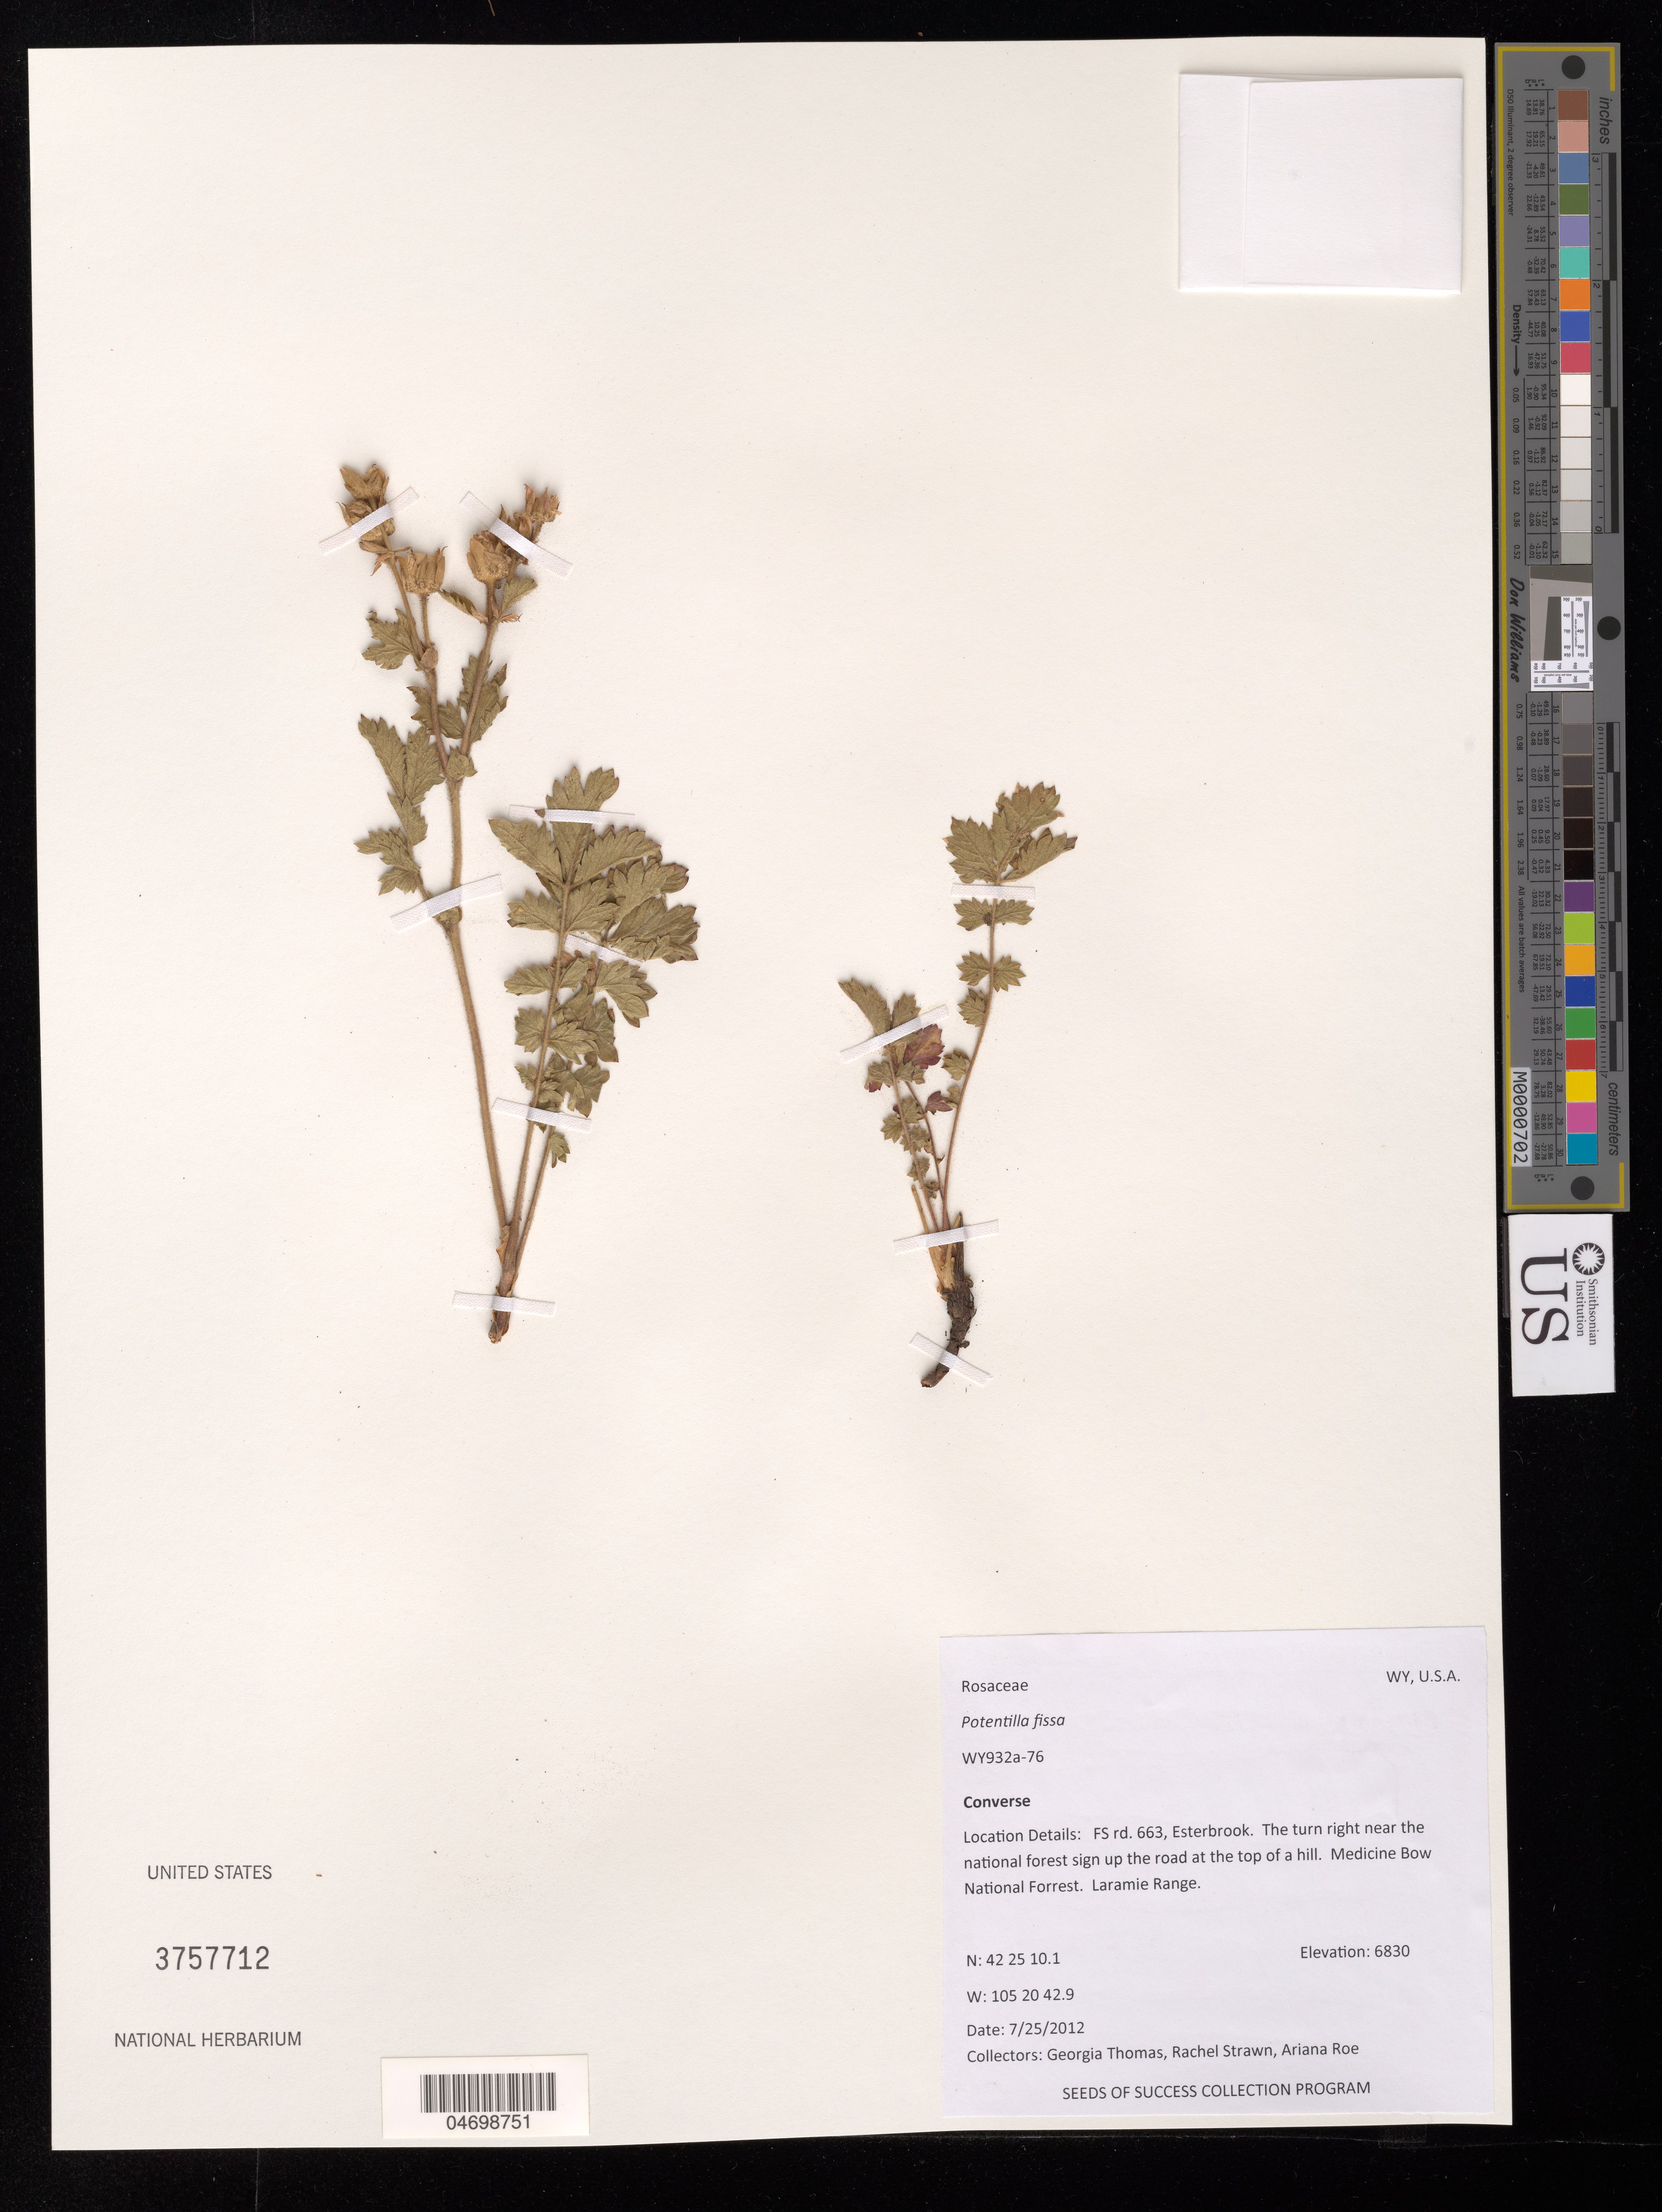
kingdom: Plantae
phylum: Tracheophyta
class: Magnoliopsida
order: Rosales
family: Rosaceae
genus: Potentilla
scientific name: Potentilla fissa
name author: Nutt.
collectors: G. Thomas, R. Strawn & A. Roe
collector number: WY932A-76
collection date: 2012-07-25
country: United States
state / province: Wyoming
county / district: Converse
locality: FS Rd. 663, Esterbrook. Medicine Bow National Forest. Laramie Range.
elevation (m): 2082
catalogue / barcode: US 3757712